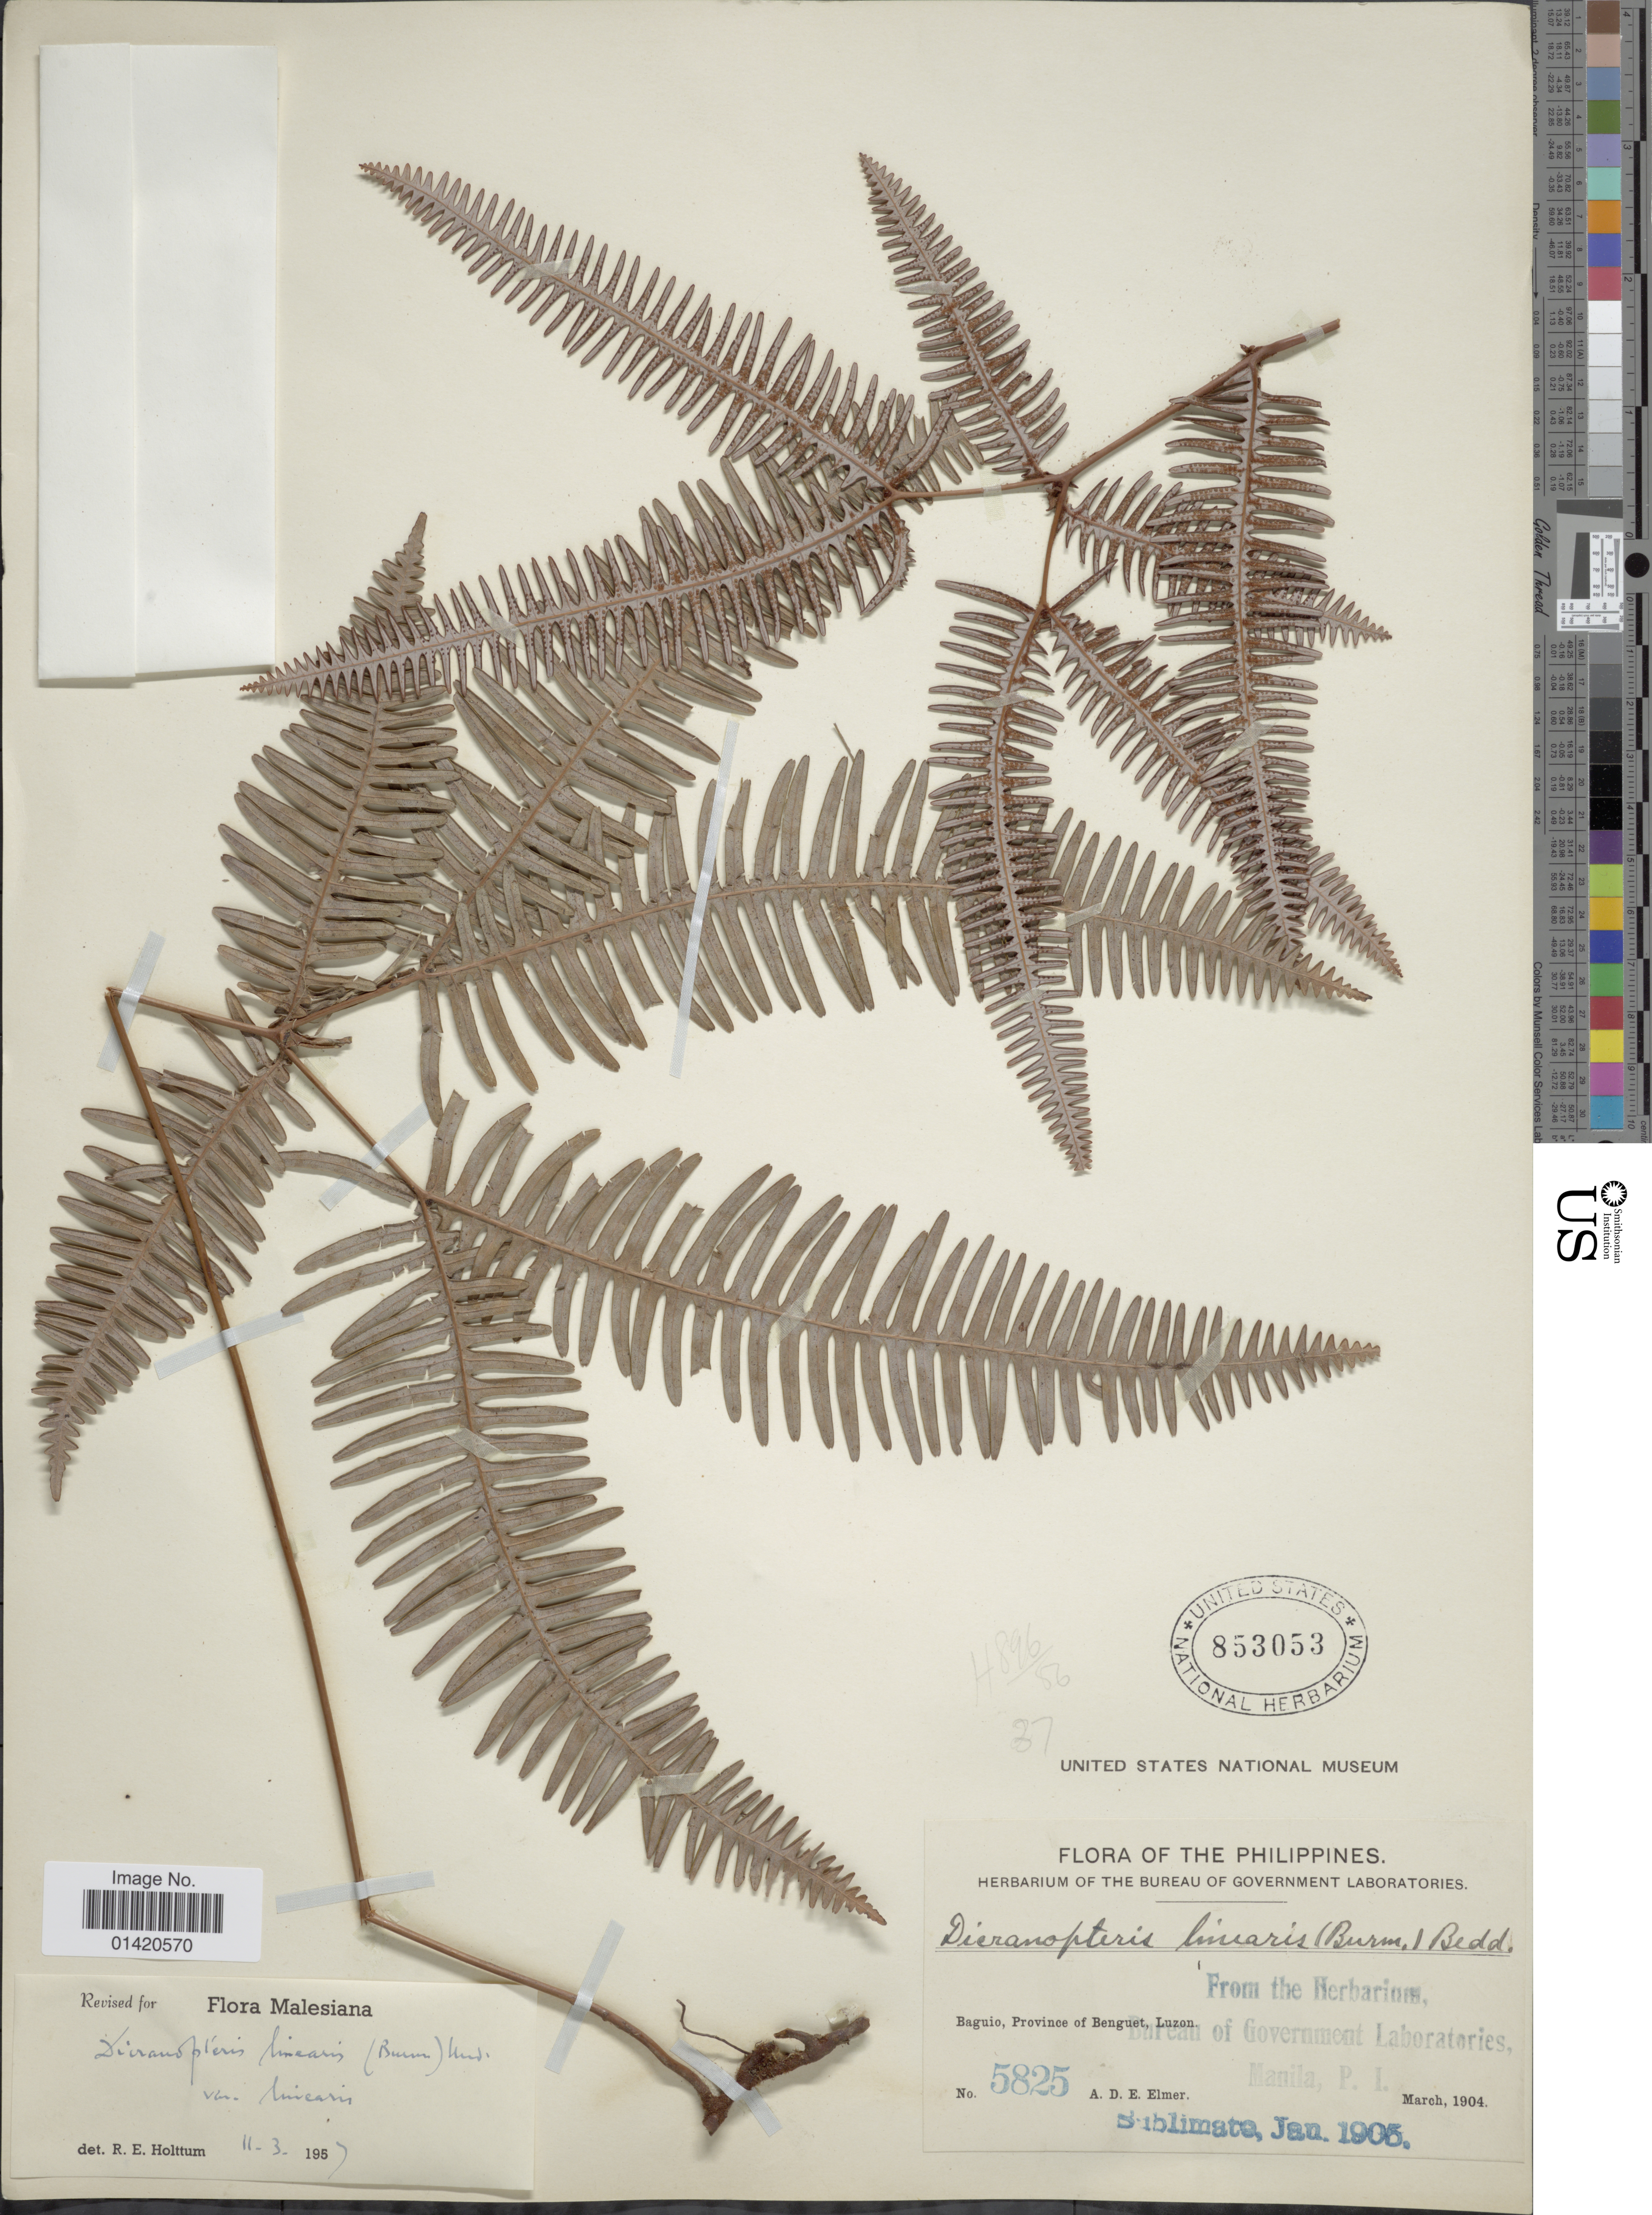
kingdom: Plantae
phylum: Tracheophyta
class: Polypodiopsida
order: Gleicheniales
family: Gleicheniaceae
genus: Dicranopteris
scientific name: Dicranopteris linearis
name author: (Burm. f.) Underw.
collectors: A. D. E. Elmer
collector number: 5825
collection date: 1904-03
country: Philippines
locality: Baguio, Province of Benguet, Luzon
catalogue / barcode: US 853053